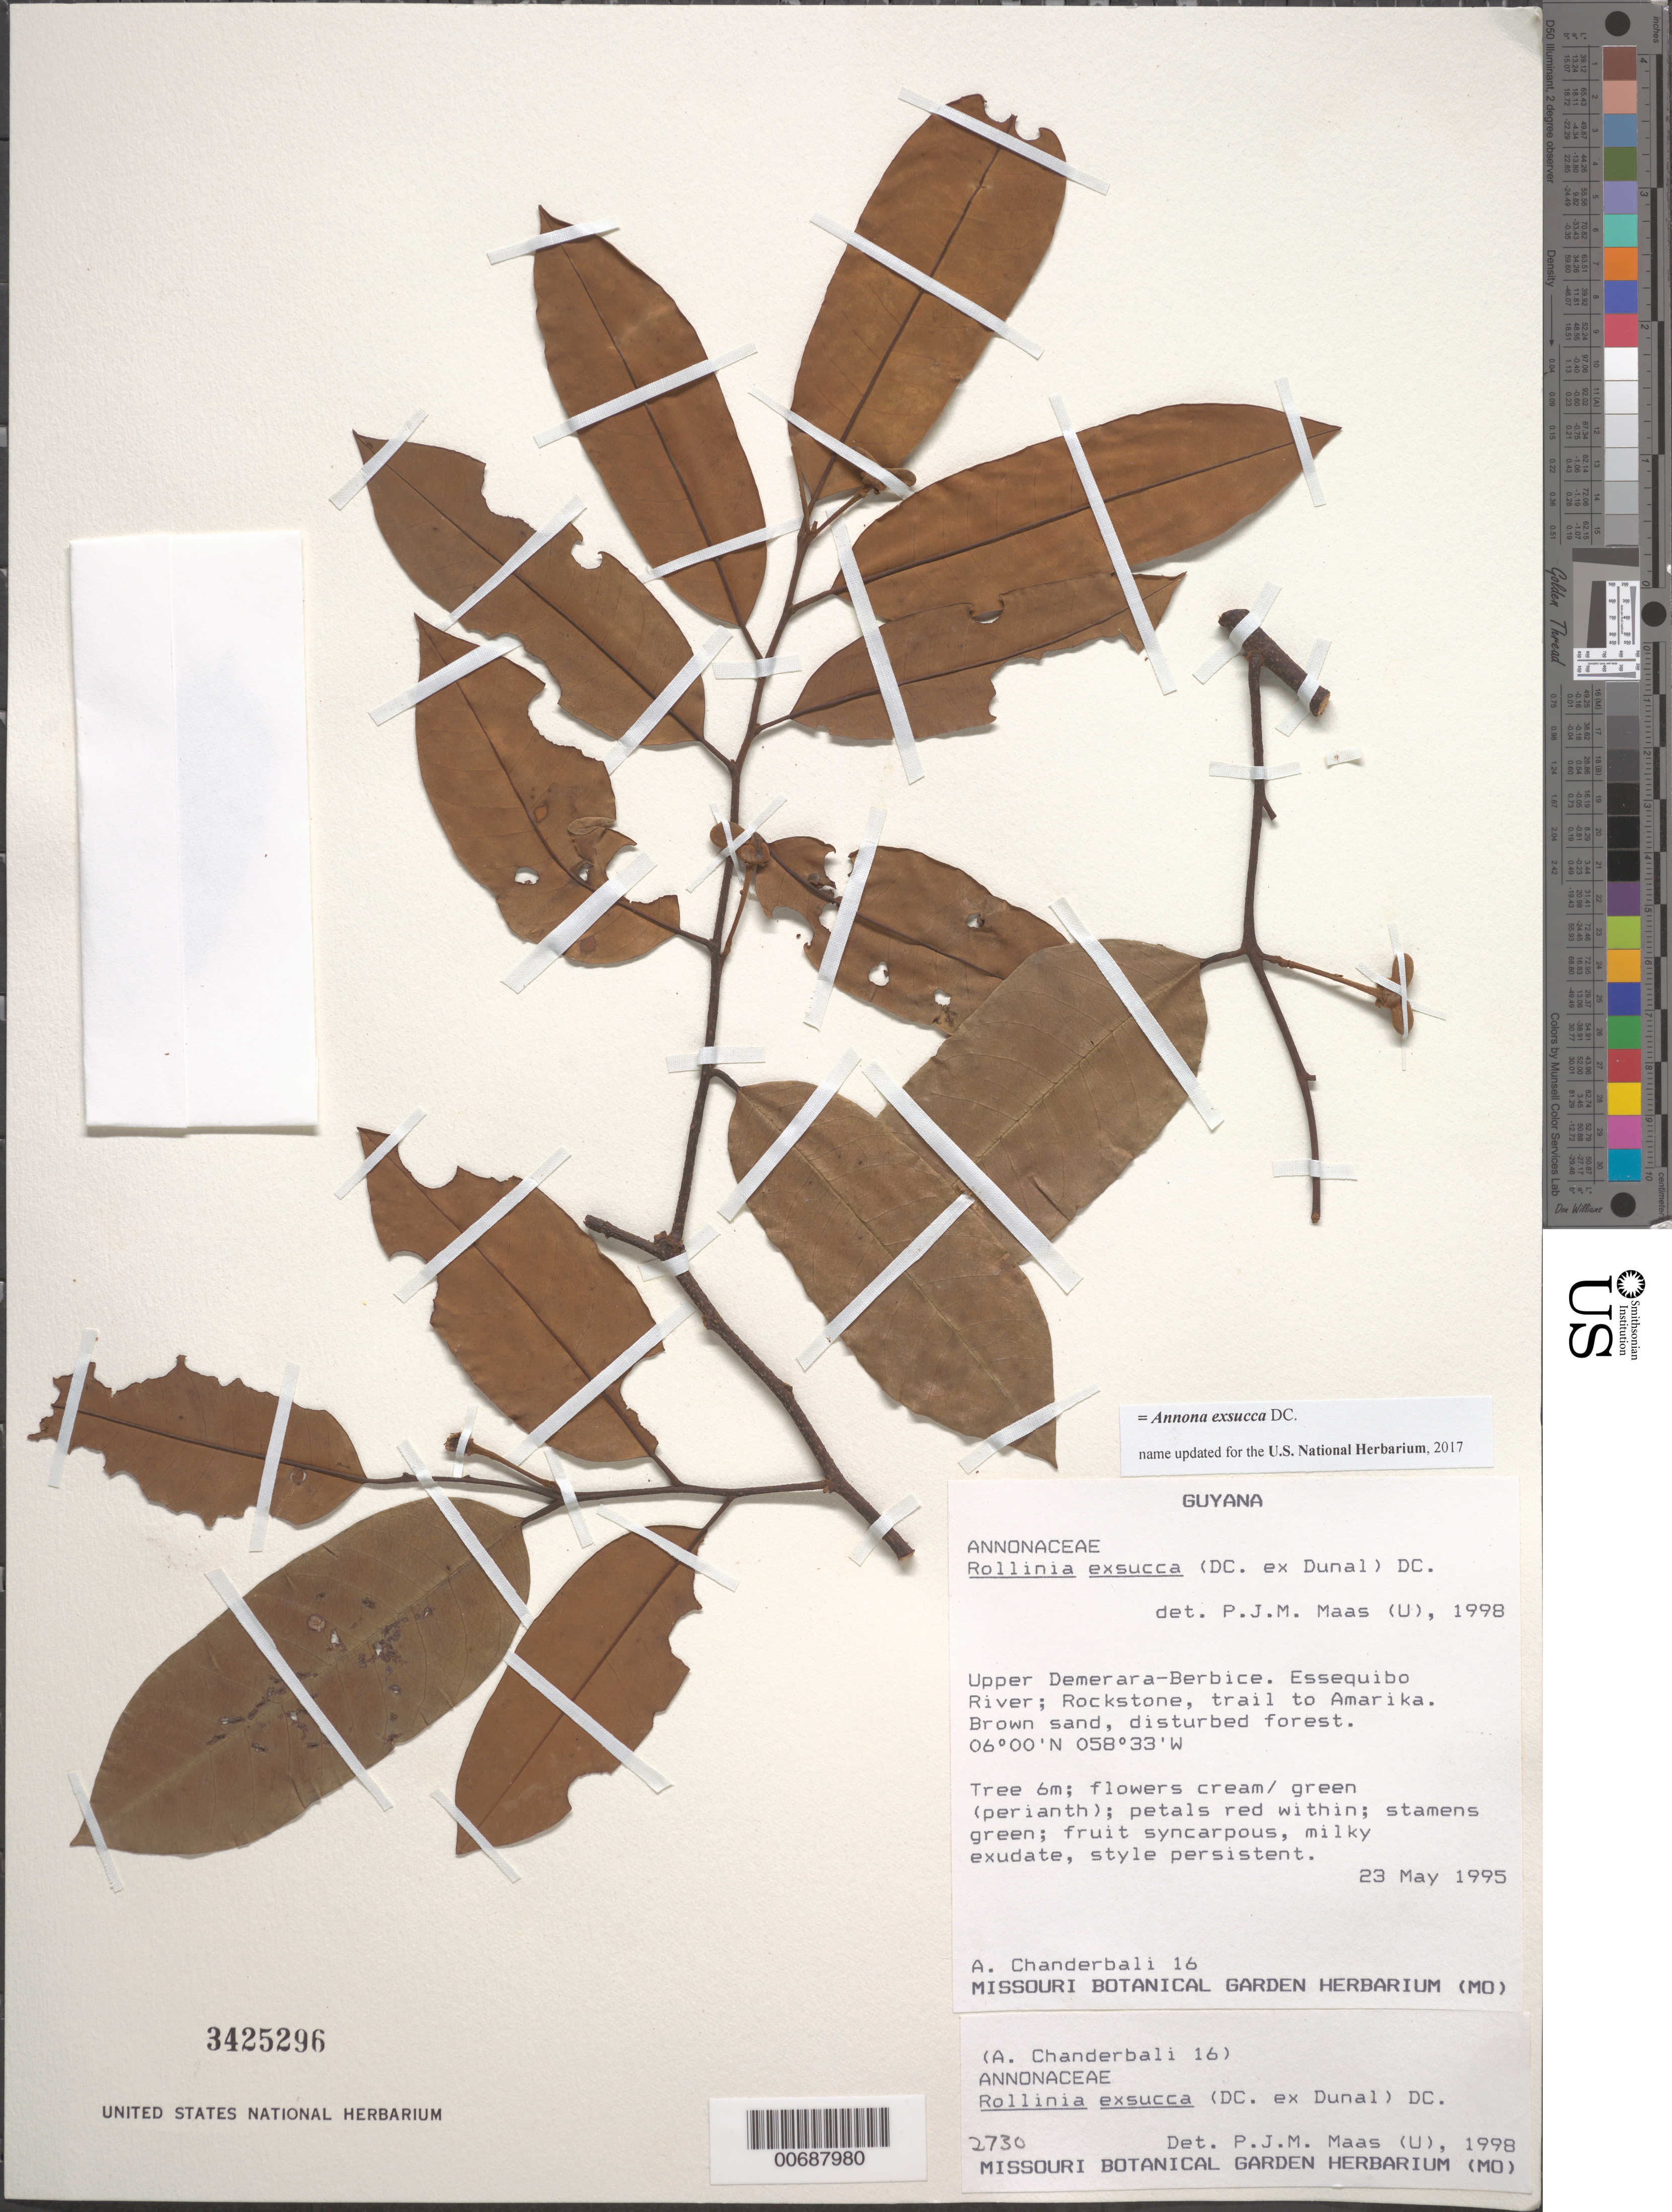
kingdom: Plantae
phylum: Tracheophyta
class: Magnoliopsida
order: Magnoliales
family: Annonaceae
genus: Annona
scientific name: Annona exsucca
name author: DC. ex Dunal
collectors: A. S. Chanderbali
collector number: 0016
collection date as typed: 23 May 1995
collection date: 1995-05-23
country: Guyana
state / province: U. Demerara-Berbice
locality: Essequibo River; Rockstone, trail to Amarika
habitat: Brown sand, disturbed forest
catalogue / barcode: US 3425296